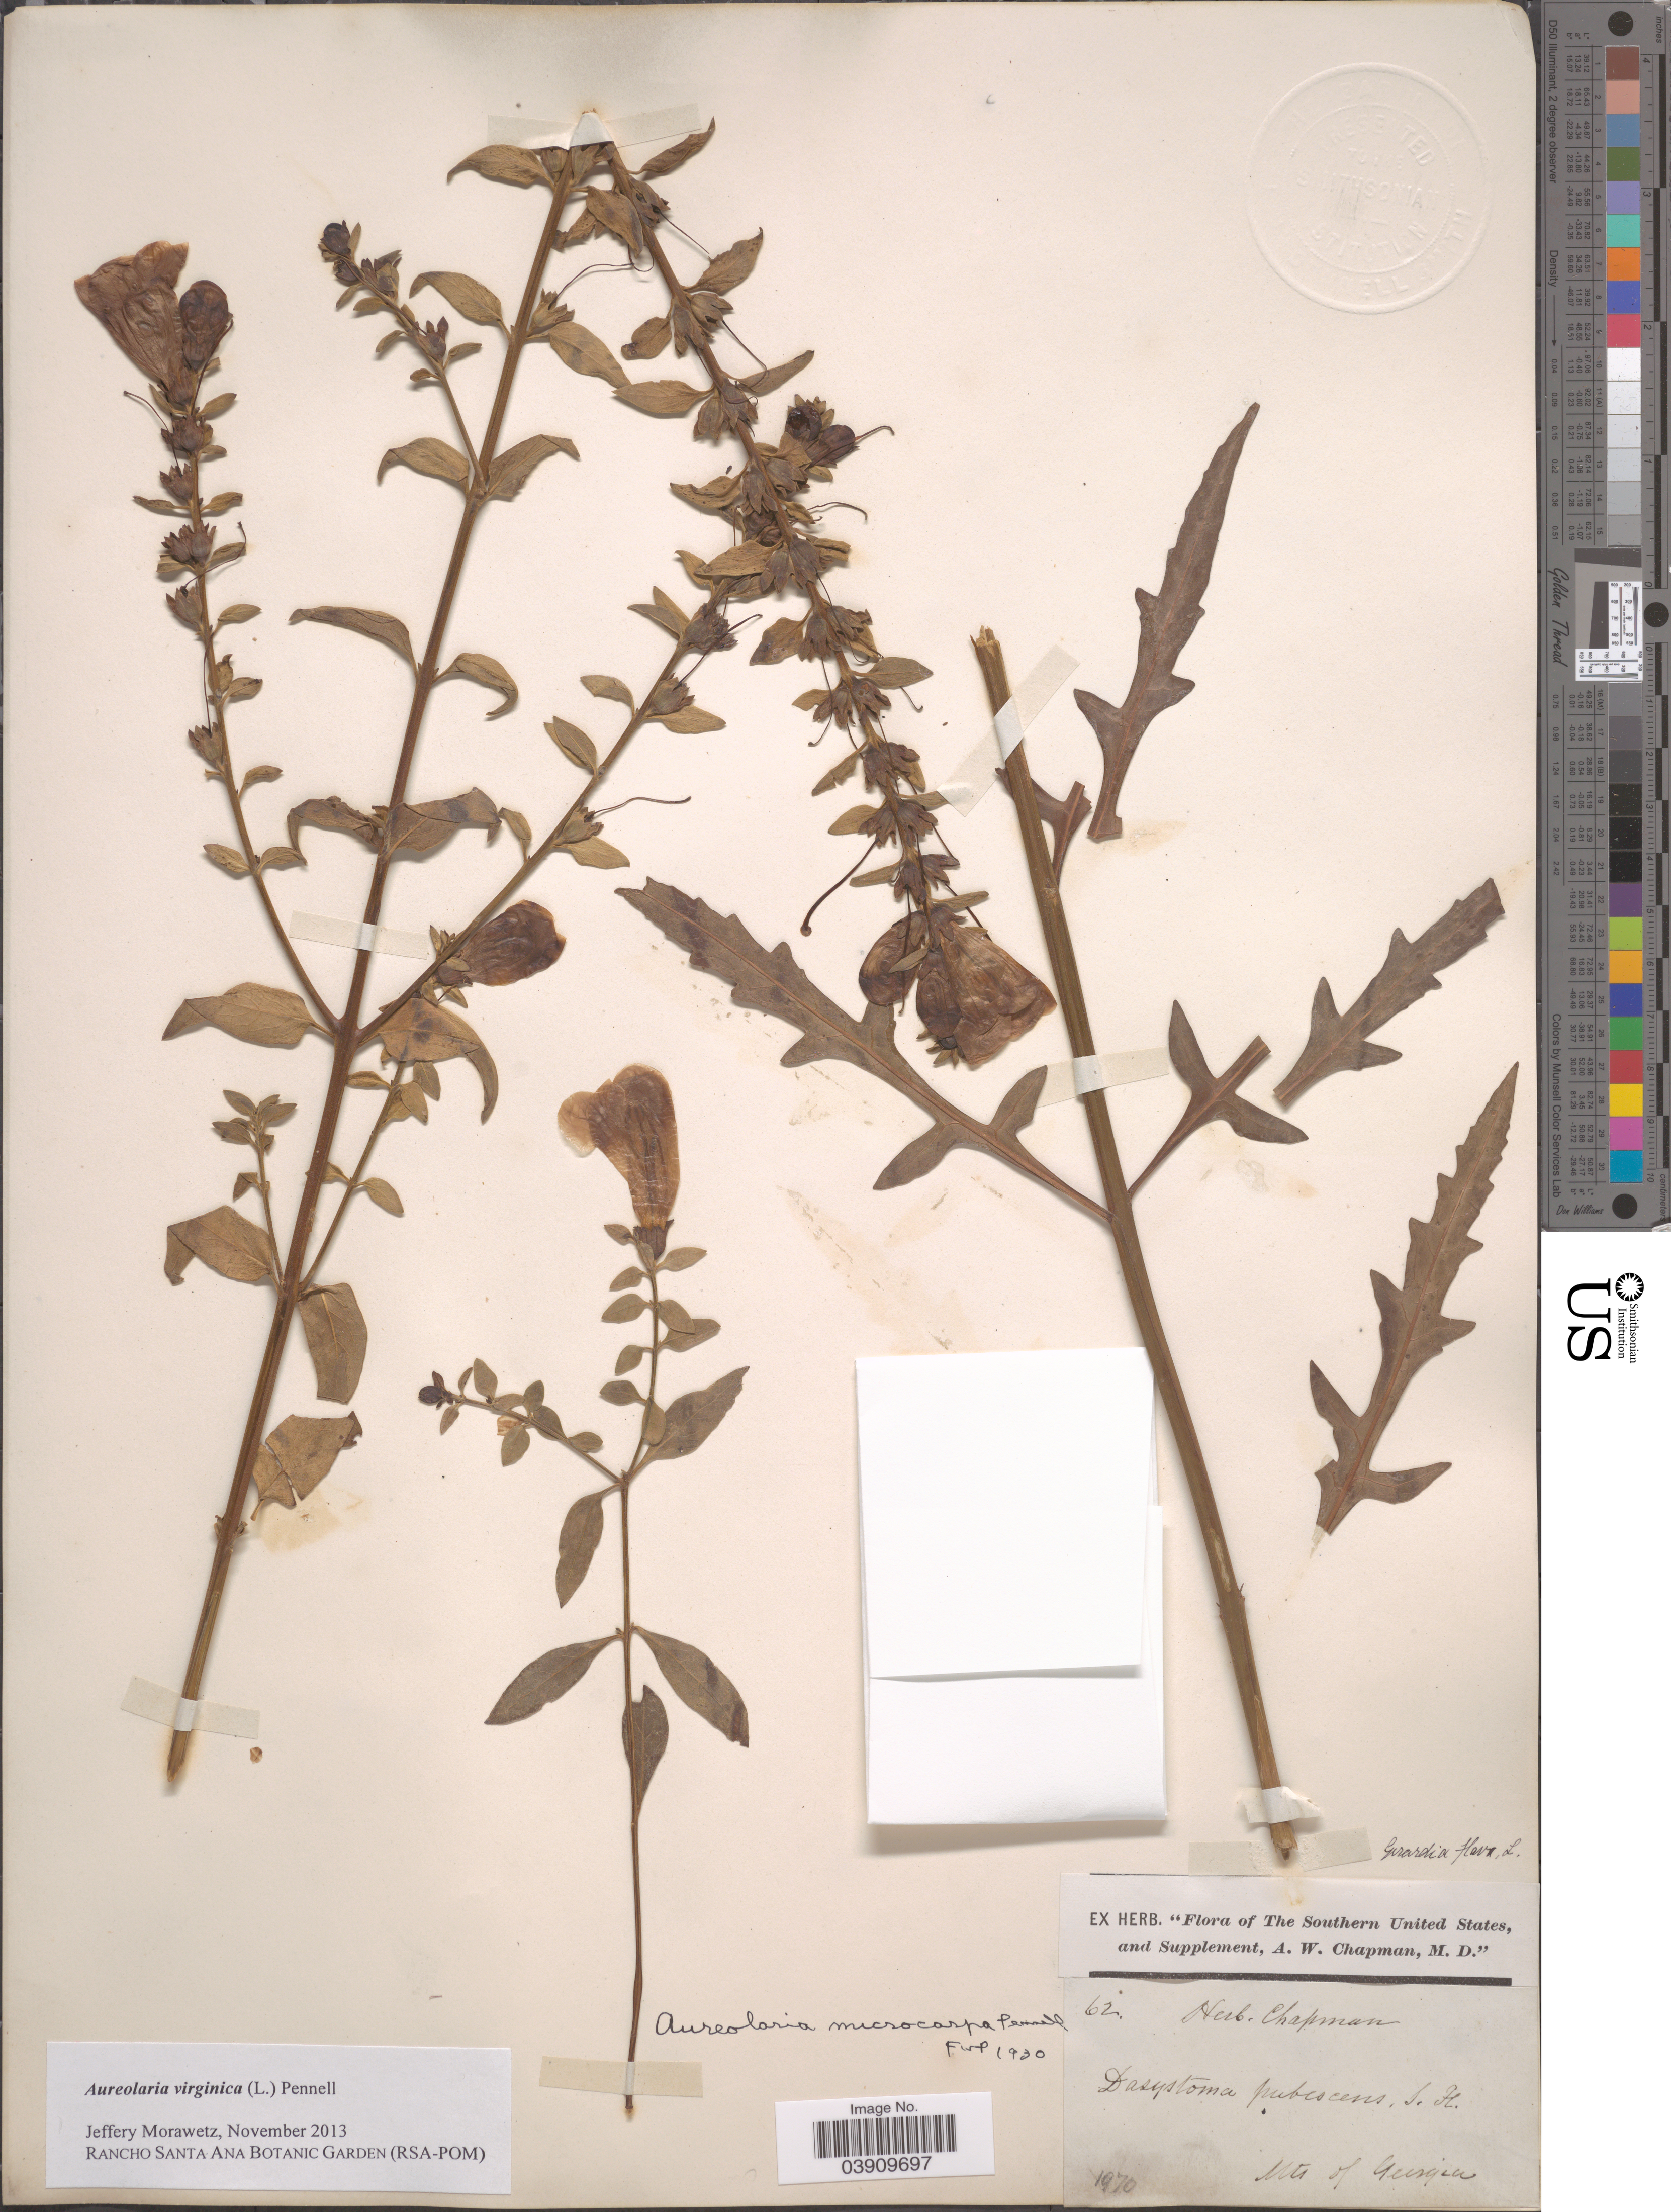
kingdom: Plantae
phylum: Tracheophyta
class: Magnoliopsida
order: Lamiales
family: Orobanchaceae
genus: Aureolaria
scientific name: Aureolaria virginica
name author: (L.) Pennell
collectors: ex herb. A.W. Chapman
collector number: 62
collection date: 1970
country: United States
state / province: Georgia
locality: Southern United States. Mts. of Georgia.